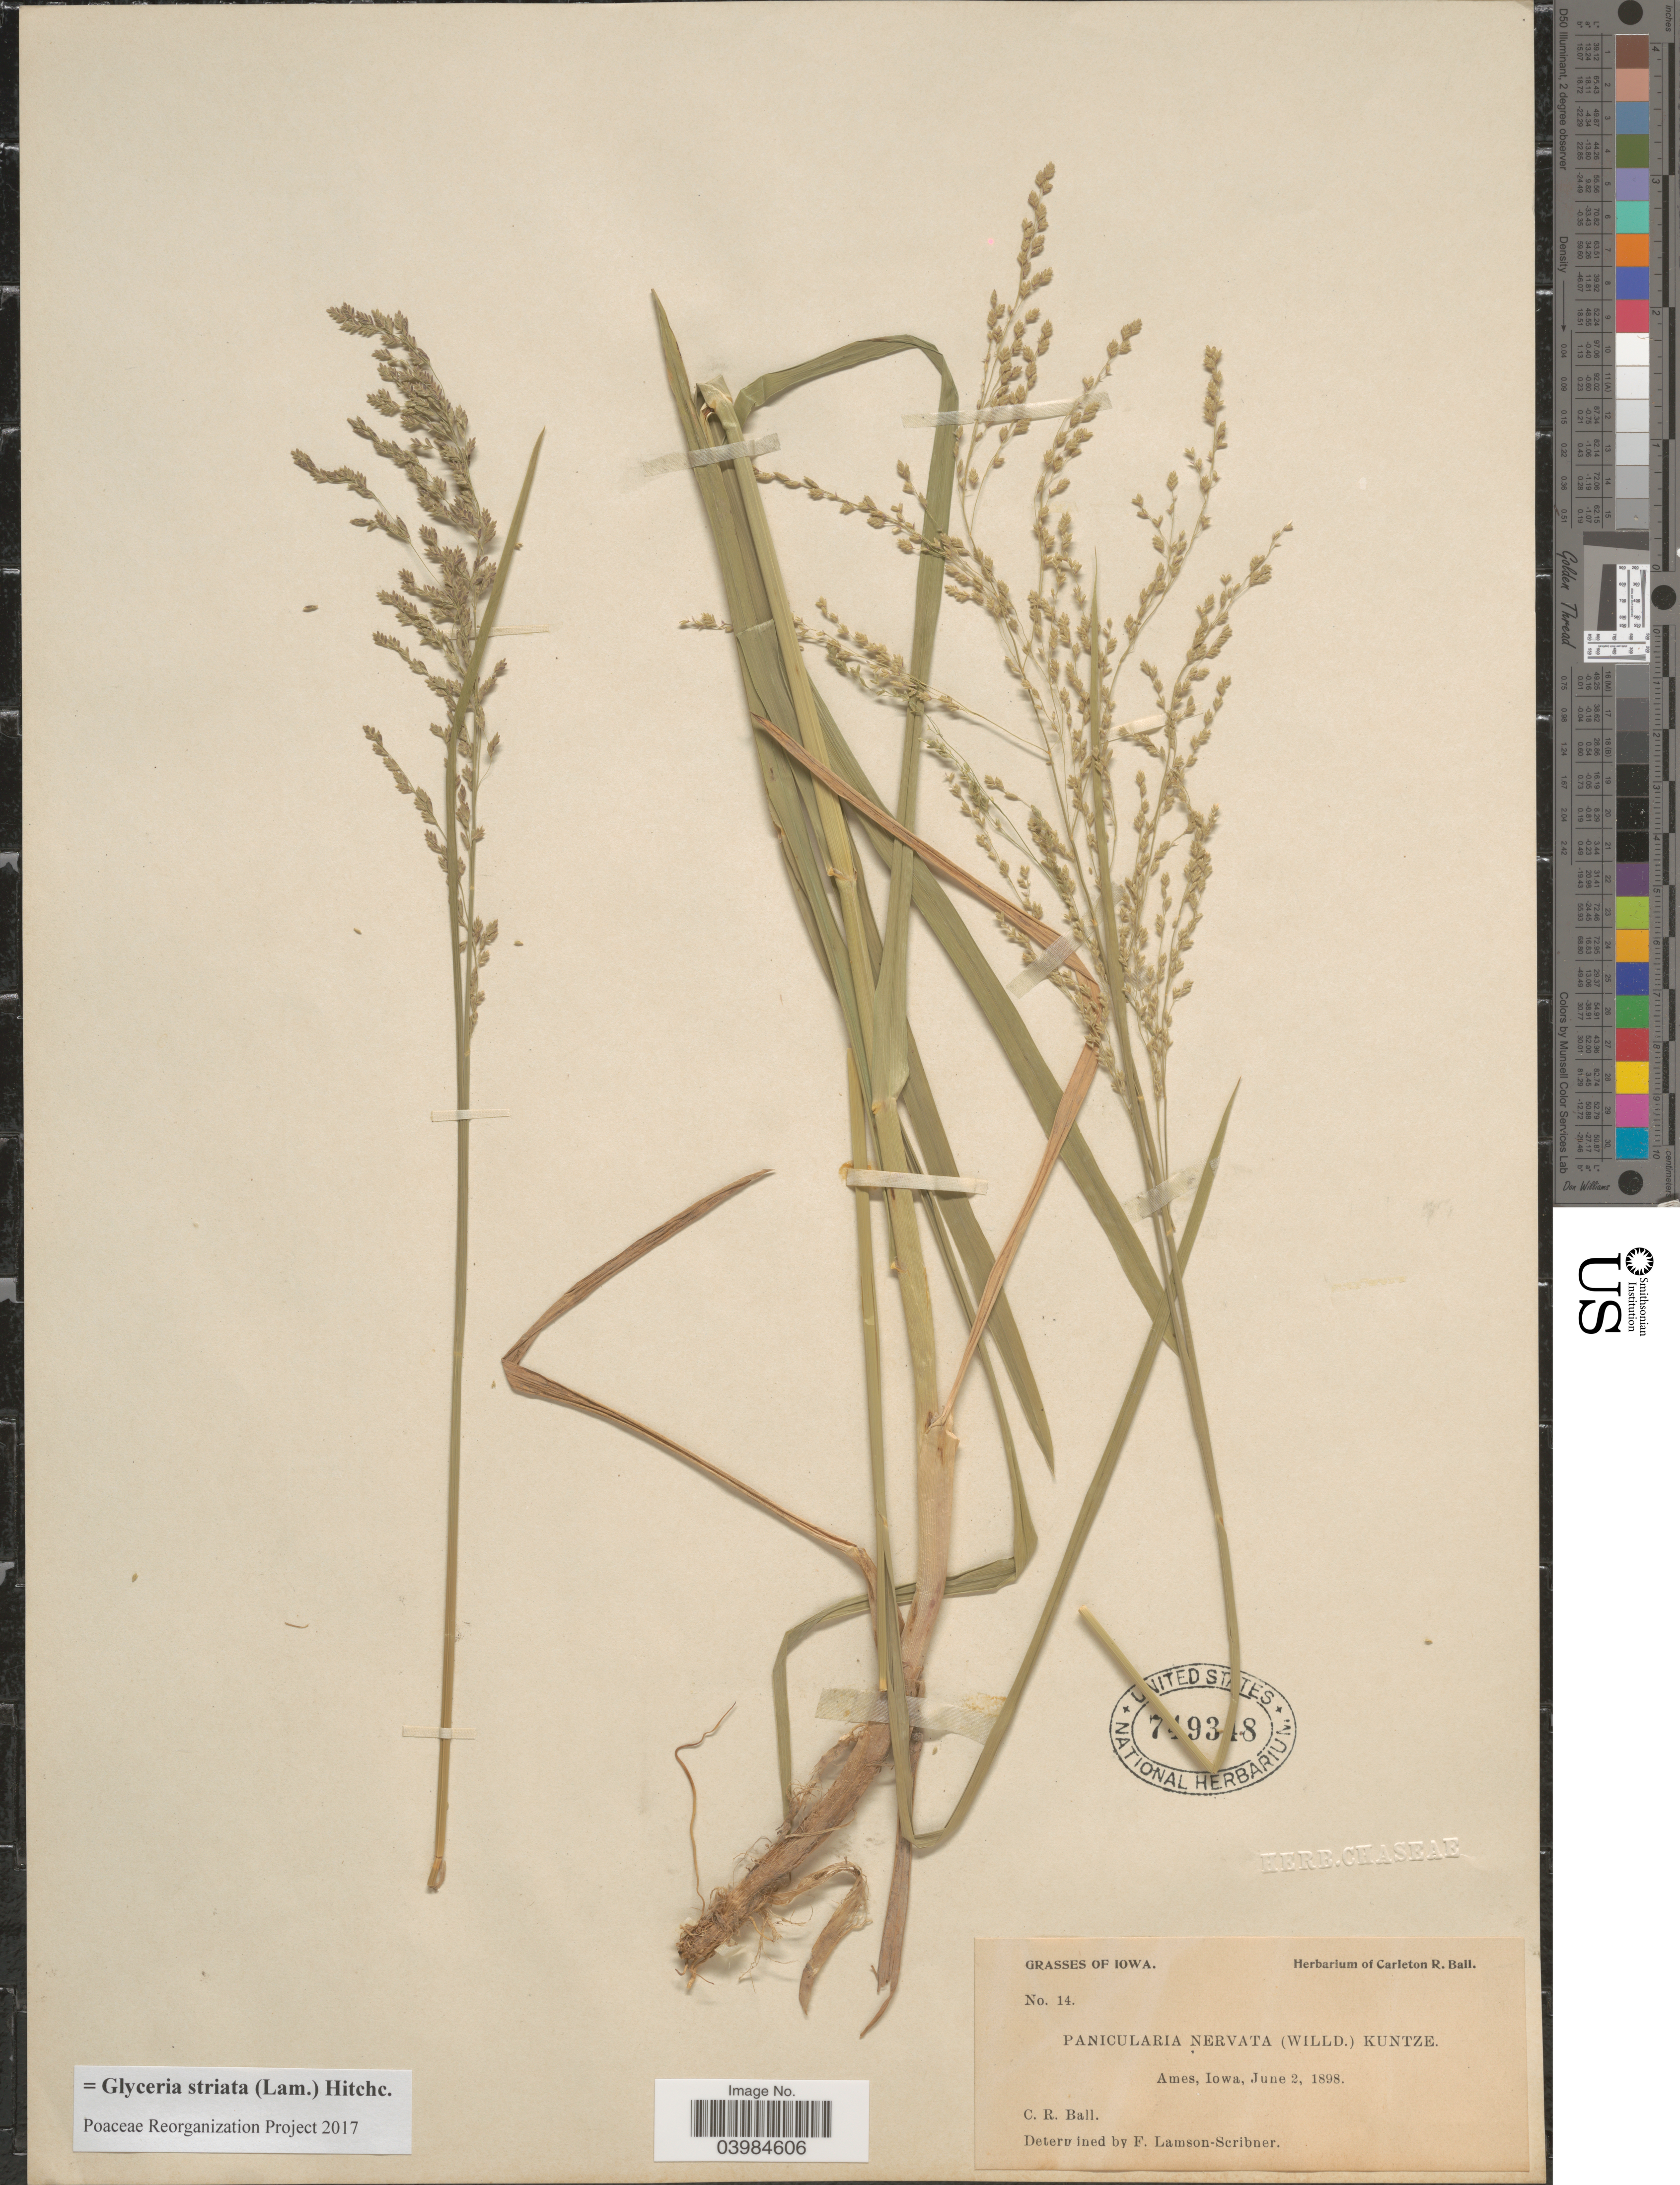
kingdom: Plantae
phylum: Tracheophyta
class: Liliopsida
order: Poales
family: Poaceae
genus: Glyceria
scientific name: Glyceria striata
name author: (Lam.) Hitchc.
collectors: C. R. Ball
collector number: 14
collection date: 1898-06-02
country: United States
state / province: Iowa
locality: Ames.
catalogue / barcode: US 749348